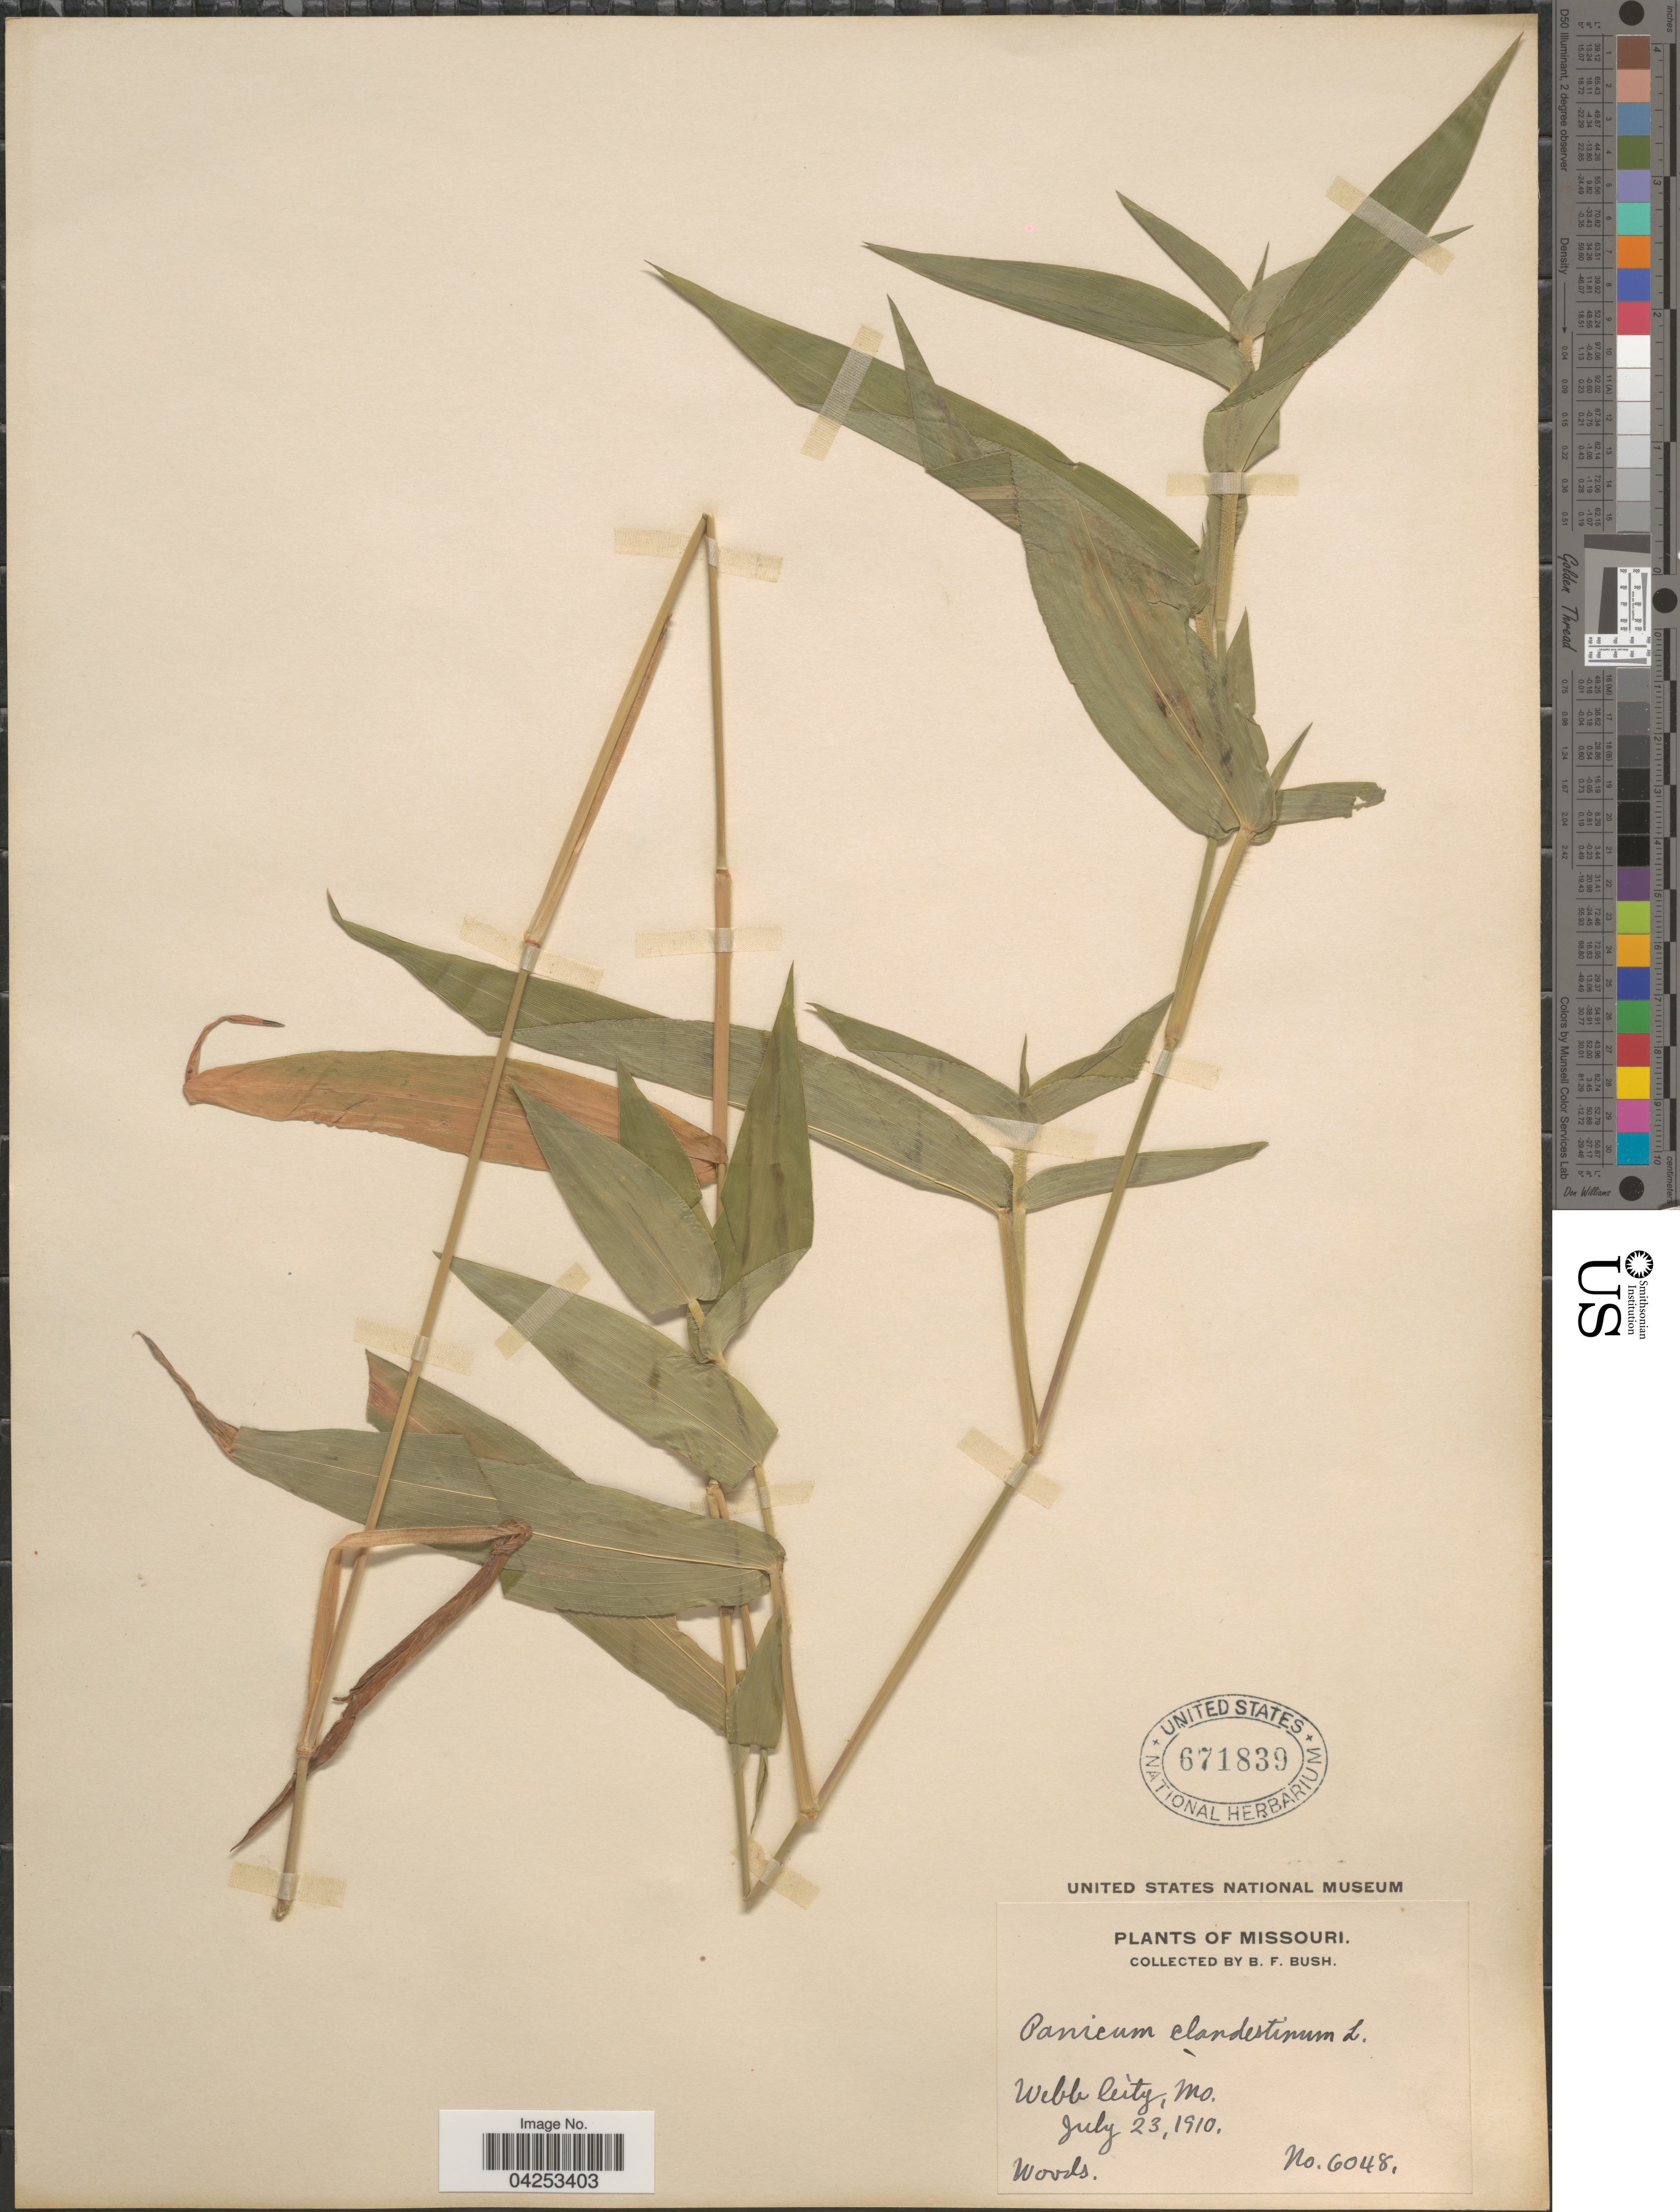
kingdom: Plantae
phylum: Tracheophyta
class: Liliopsida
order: Poales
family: Poaceae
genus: Dichanthelium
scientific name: Dichanthelium clandestinum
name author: (L.) Gould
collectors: B. F. Bush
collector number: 6048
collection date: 1910-07-23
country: United States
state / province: Missouri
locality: Webb City.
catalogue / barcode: US 671839